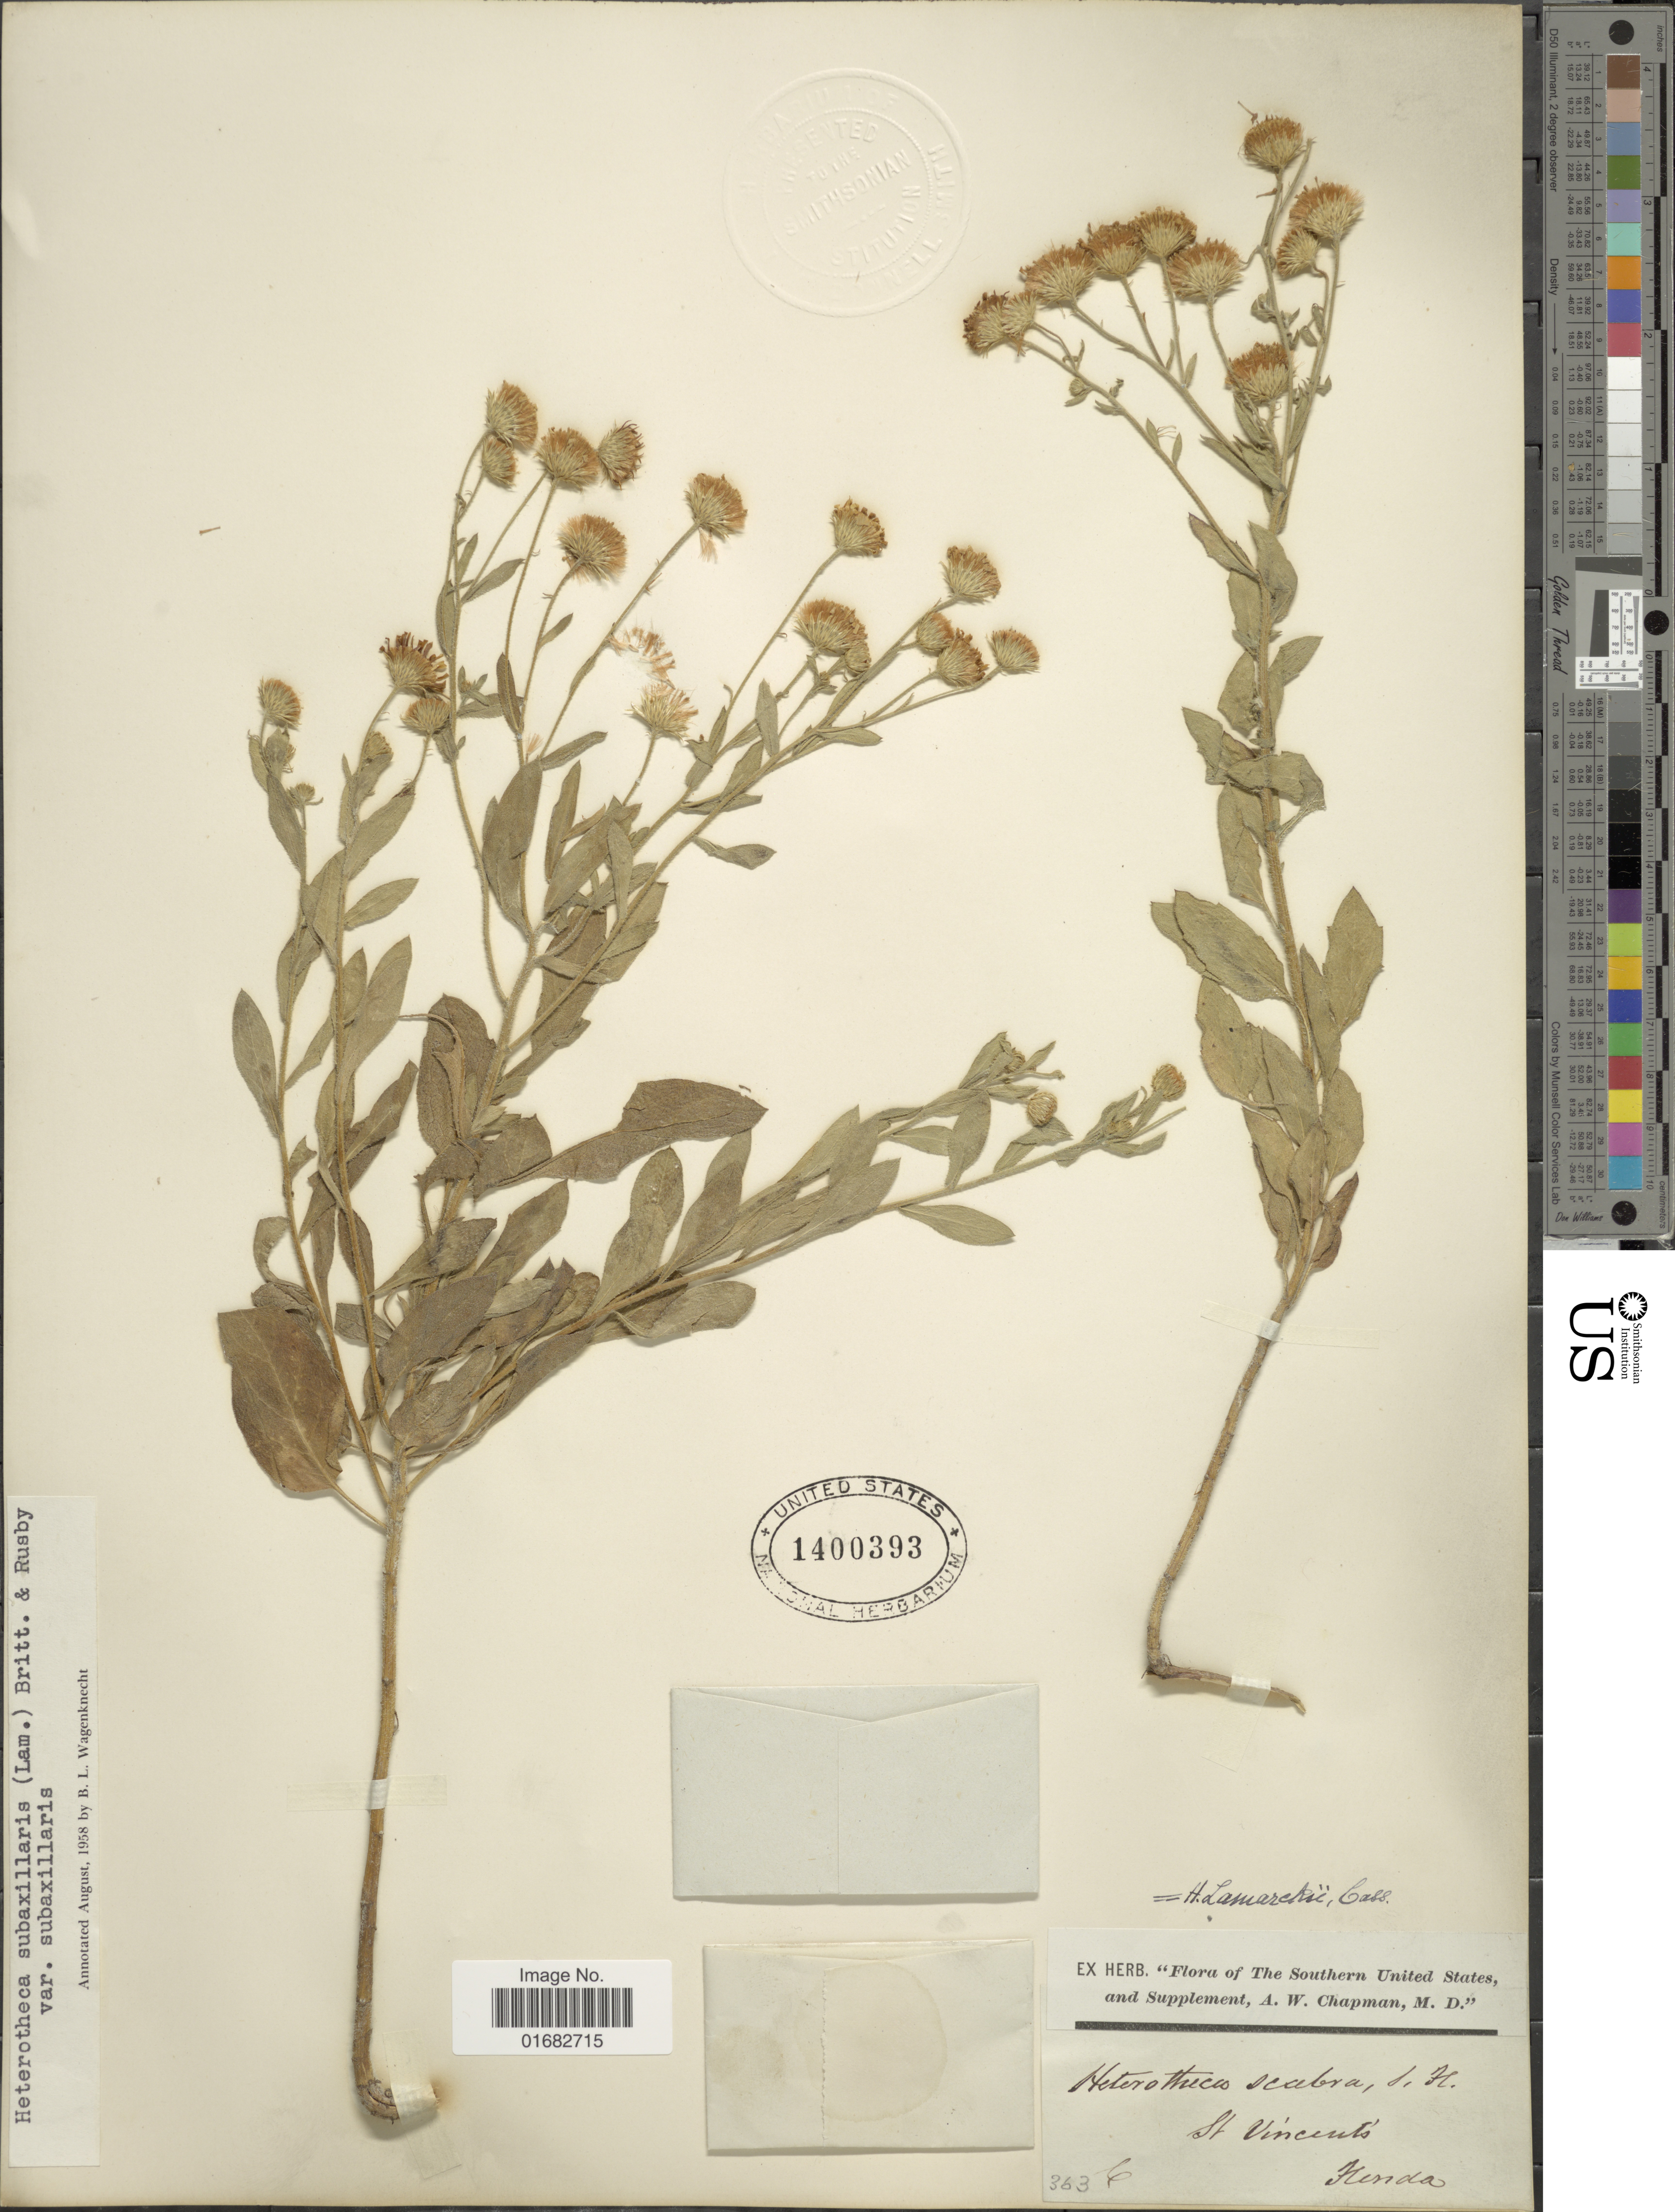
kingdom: Plantae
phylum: Tracheophyta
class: Magnoliopsida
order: Asterales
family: Asteraceae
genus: Heterotheca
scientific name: Heterotheca subaxillaris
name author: (Lam.) Britton & Rusby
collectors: ex herb. A.W. Chapman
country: United States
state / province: Florida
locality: The Southern United States and Supplement. St. Vincent's. Florida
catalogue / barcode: US 1400393